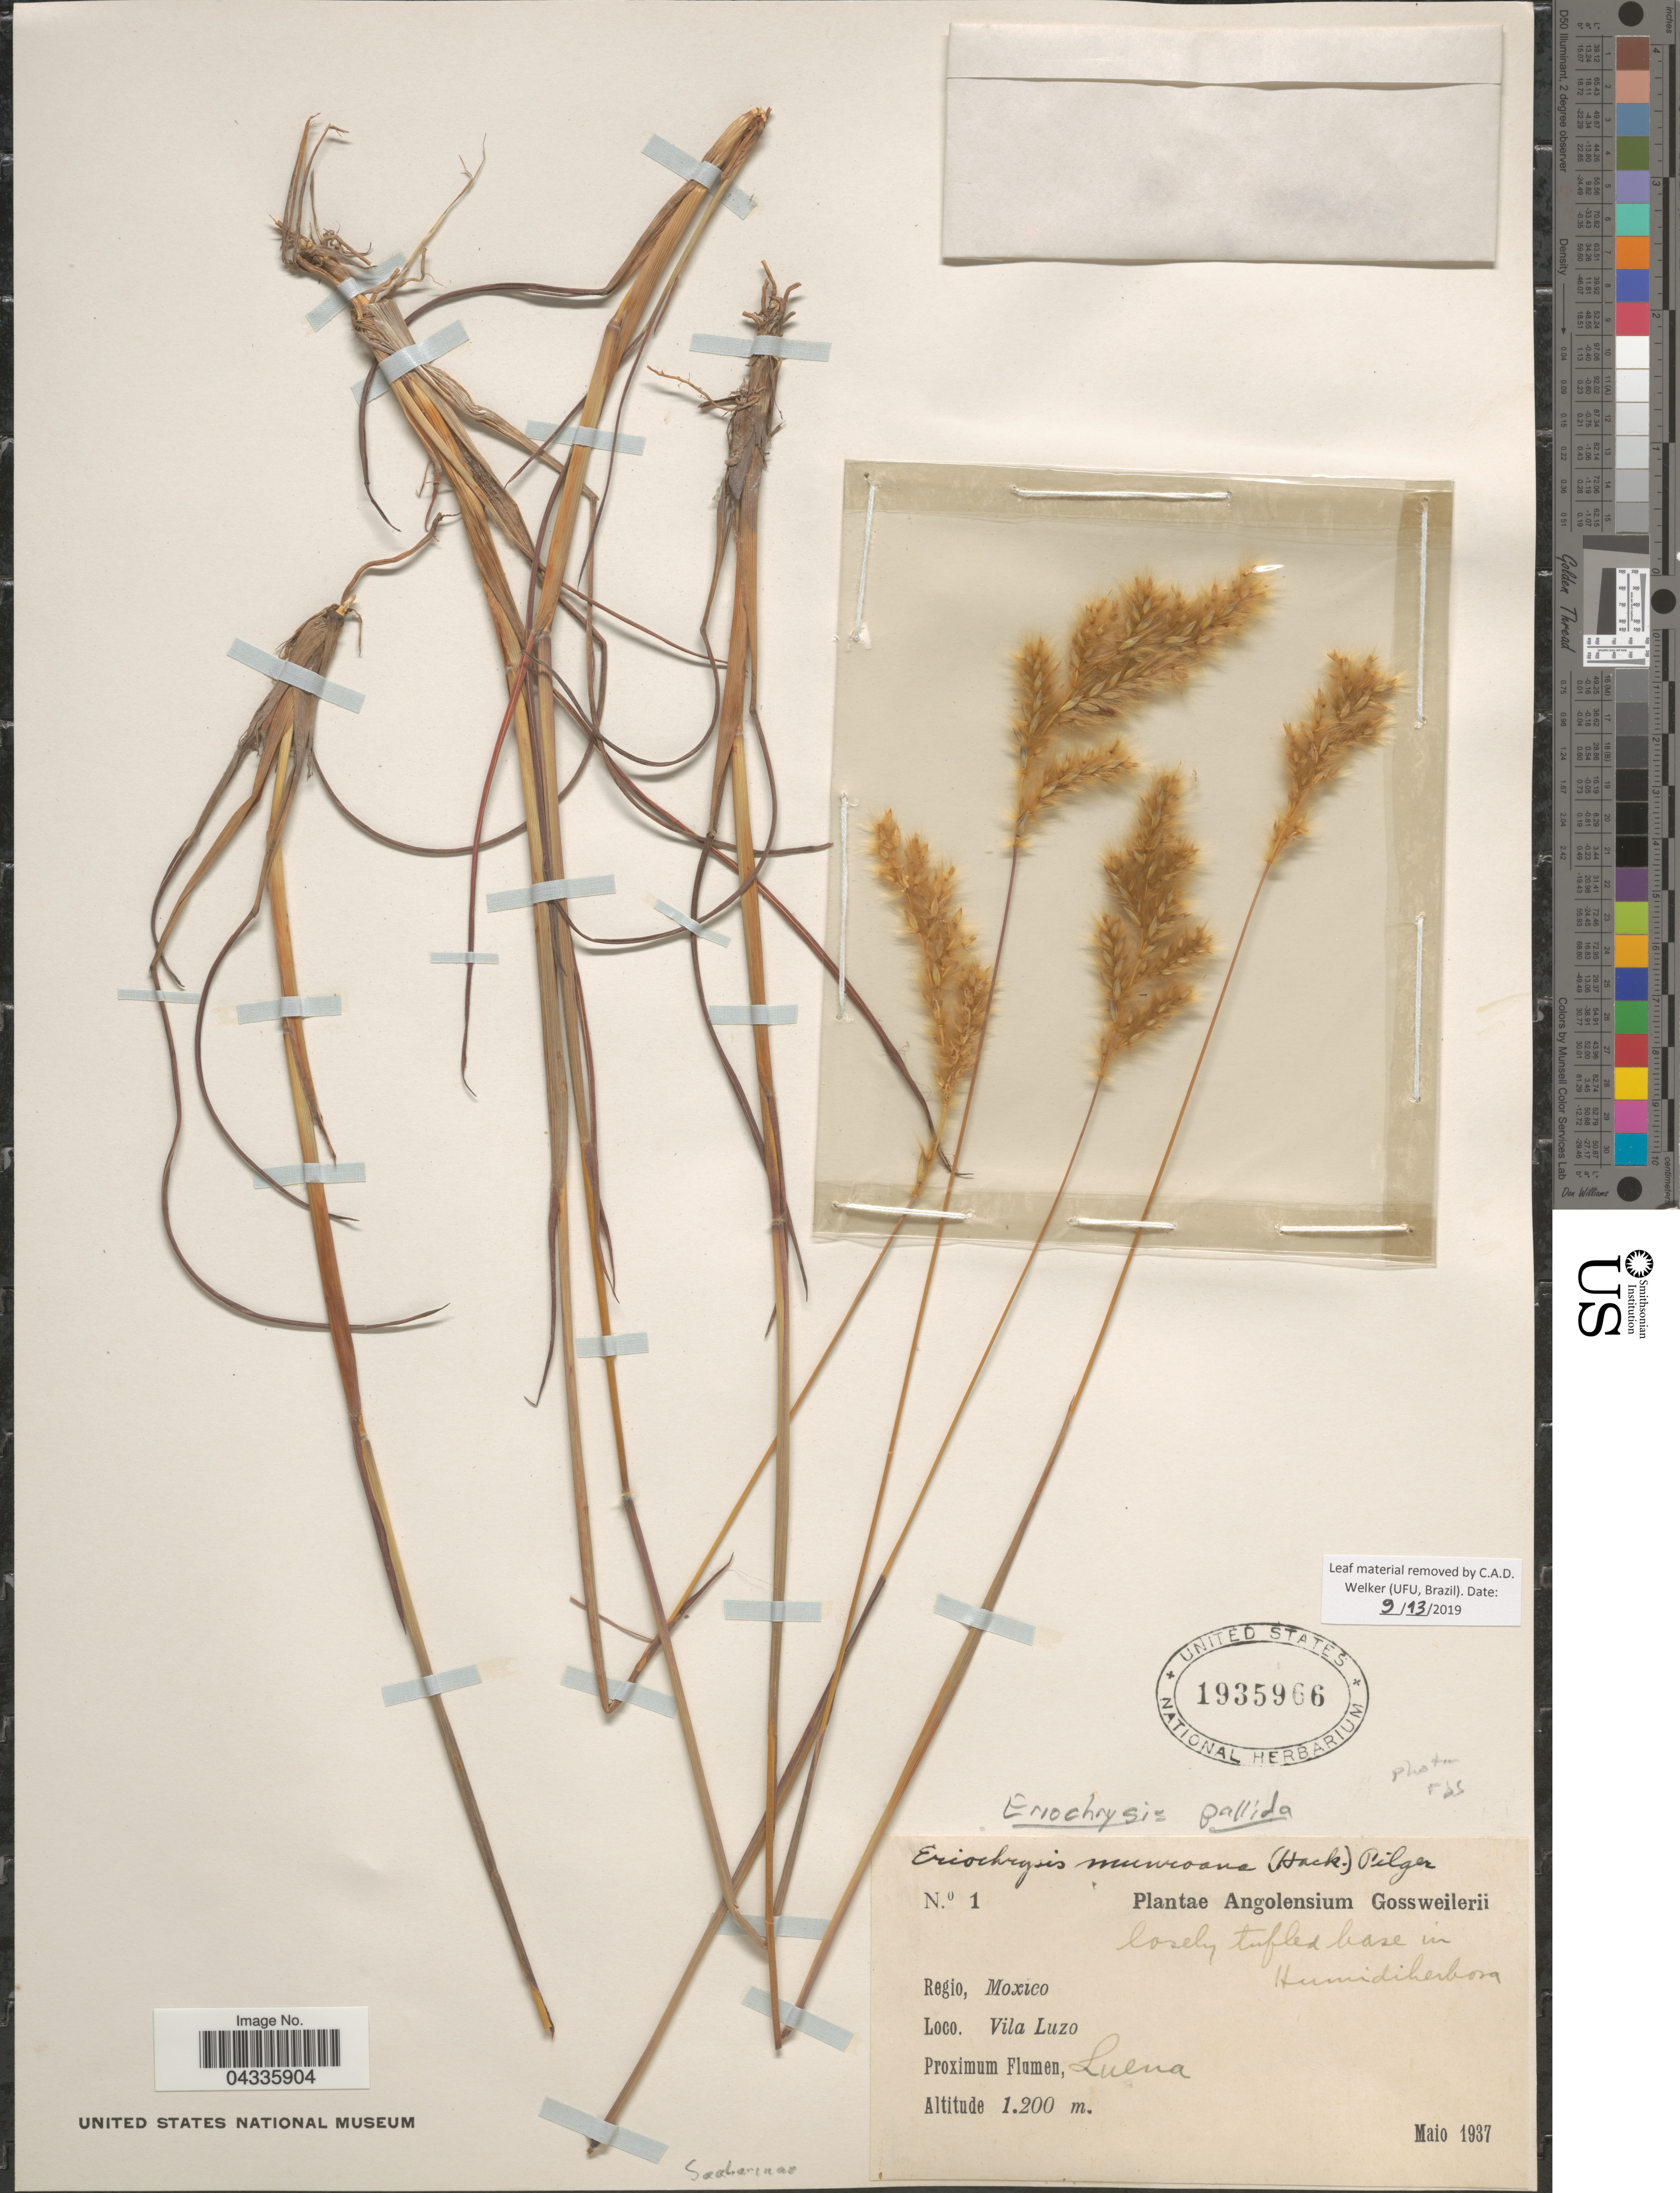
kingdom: Plantae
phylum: Tracheophyta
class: Liliopsida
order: Poales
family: Poaceae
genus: Eriochrysis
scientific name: Eriochrysis pallida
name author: Munro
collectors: -. Gossweiler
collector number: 1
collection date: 1937-05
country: Angola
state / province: Moxico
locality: Regio, Moxico. Vila Luzo. Proximum Flumen, Luena.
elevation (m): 1200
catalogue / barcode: US 1935966